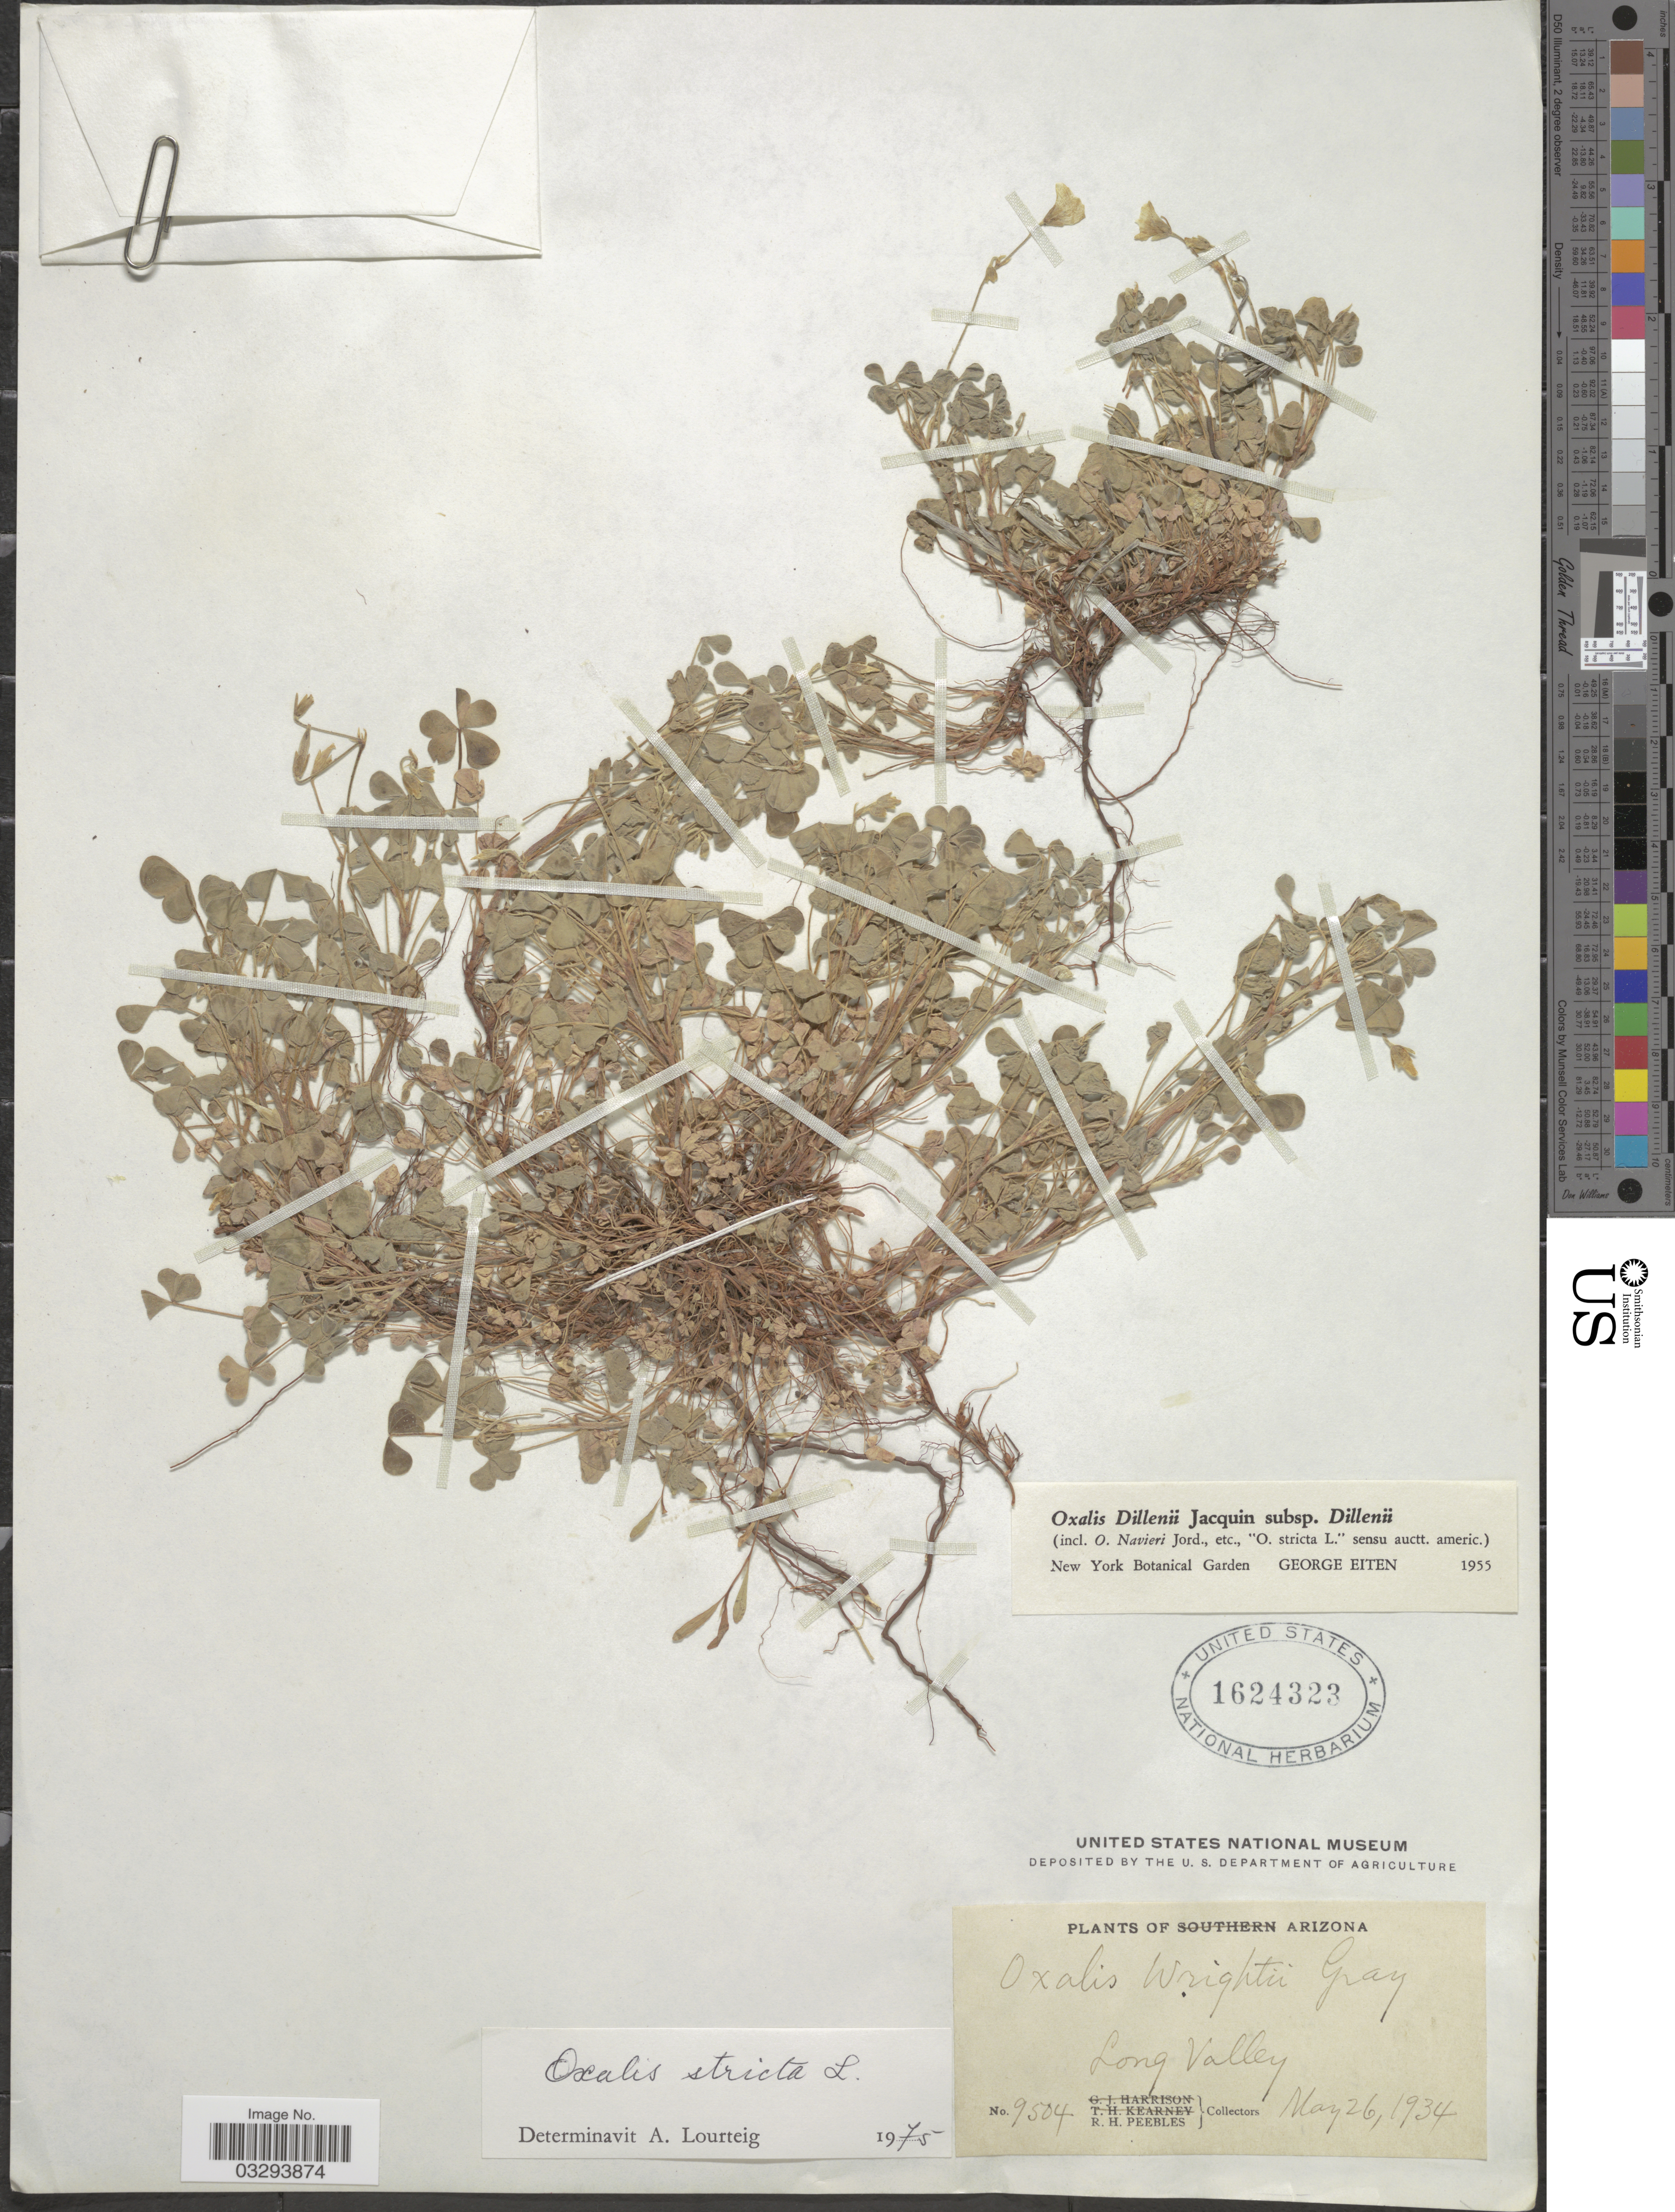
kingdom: Plantae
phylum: Tracheophyta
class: Magnoliopsida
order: Oxalidales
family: Oxalidaceae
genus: Oxalis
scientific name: Oxalis stricta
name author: L.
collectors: R. H. Peebles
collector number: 9504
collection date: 1934-05-26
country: United States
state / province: Arizona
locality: Long Valley.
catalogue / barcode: US 1624323